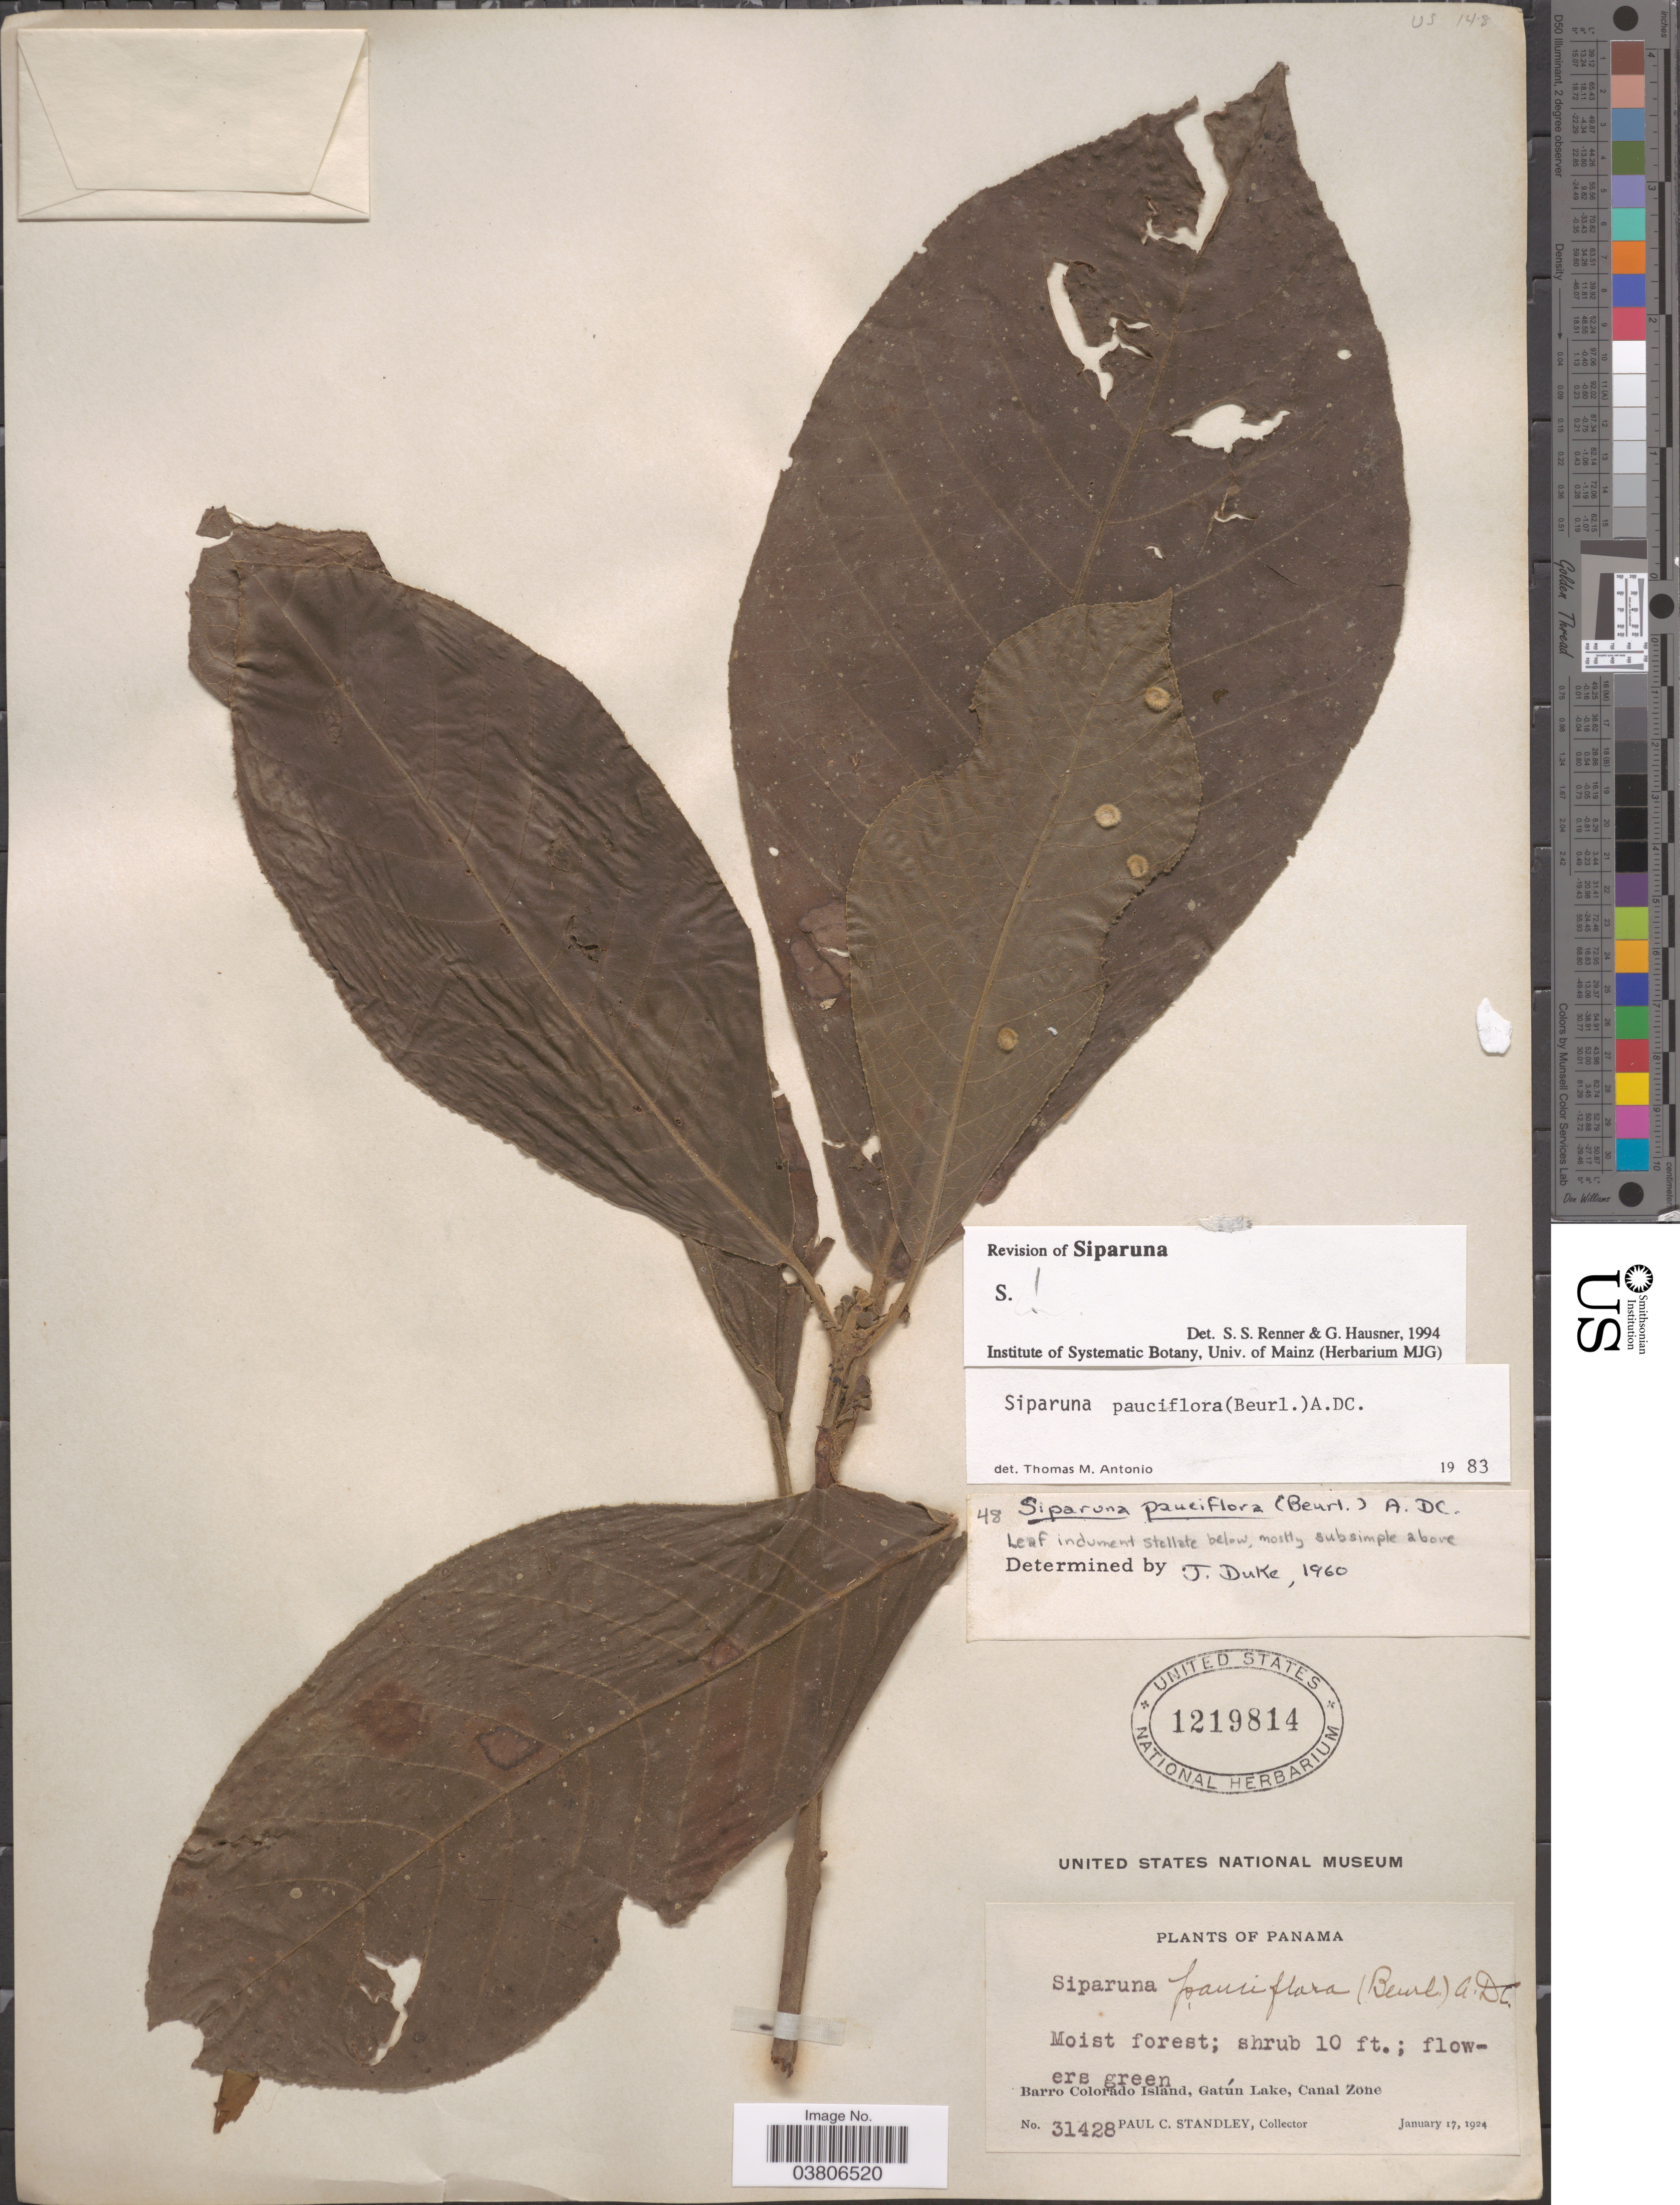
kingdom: Plantae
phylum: Tracheophyta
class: Magnoliopsida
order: Laurales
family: Siparunaceae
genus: Siparuna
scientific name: Siparuna pauciflora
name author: (Beurling) A. DC.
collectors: P. C. Standley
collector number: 31428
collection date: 1924-01-17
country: Panama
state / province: Panamá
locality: Barro Colorado Island, Gatún Lake, Canal Zone.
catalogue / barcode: US 1219814